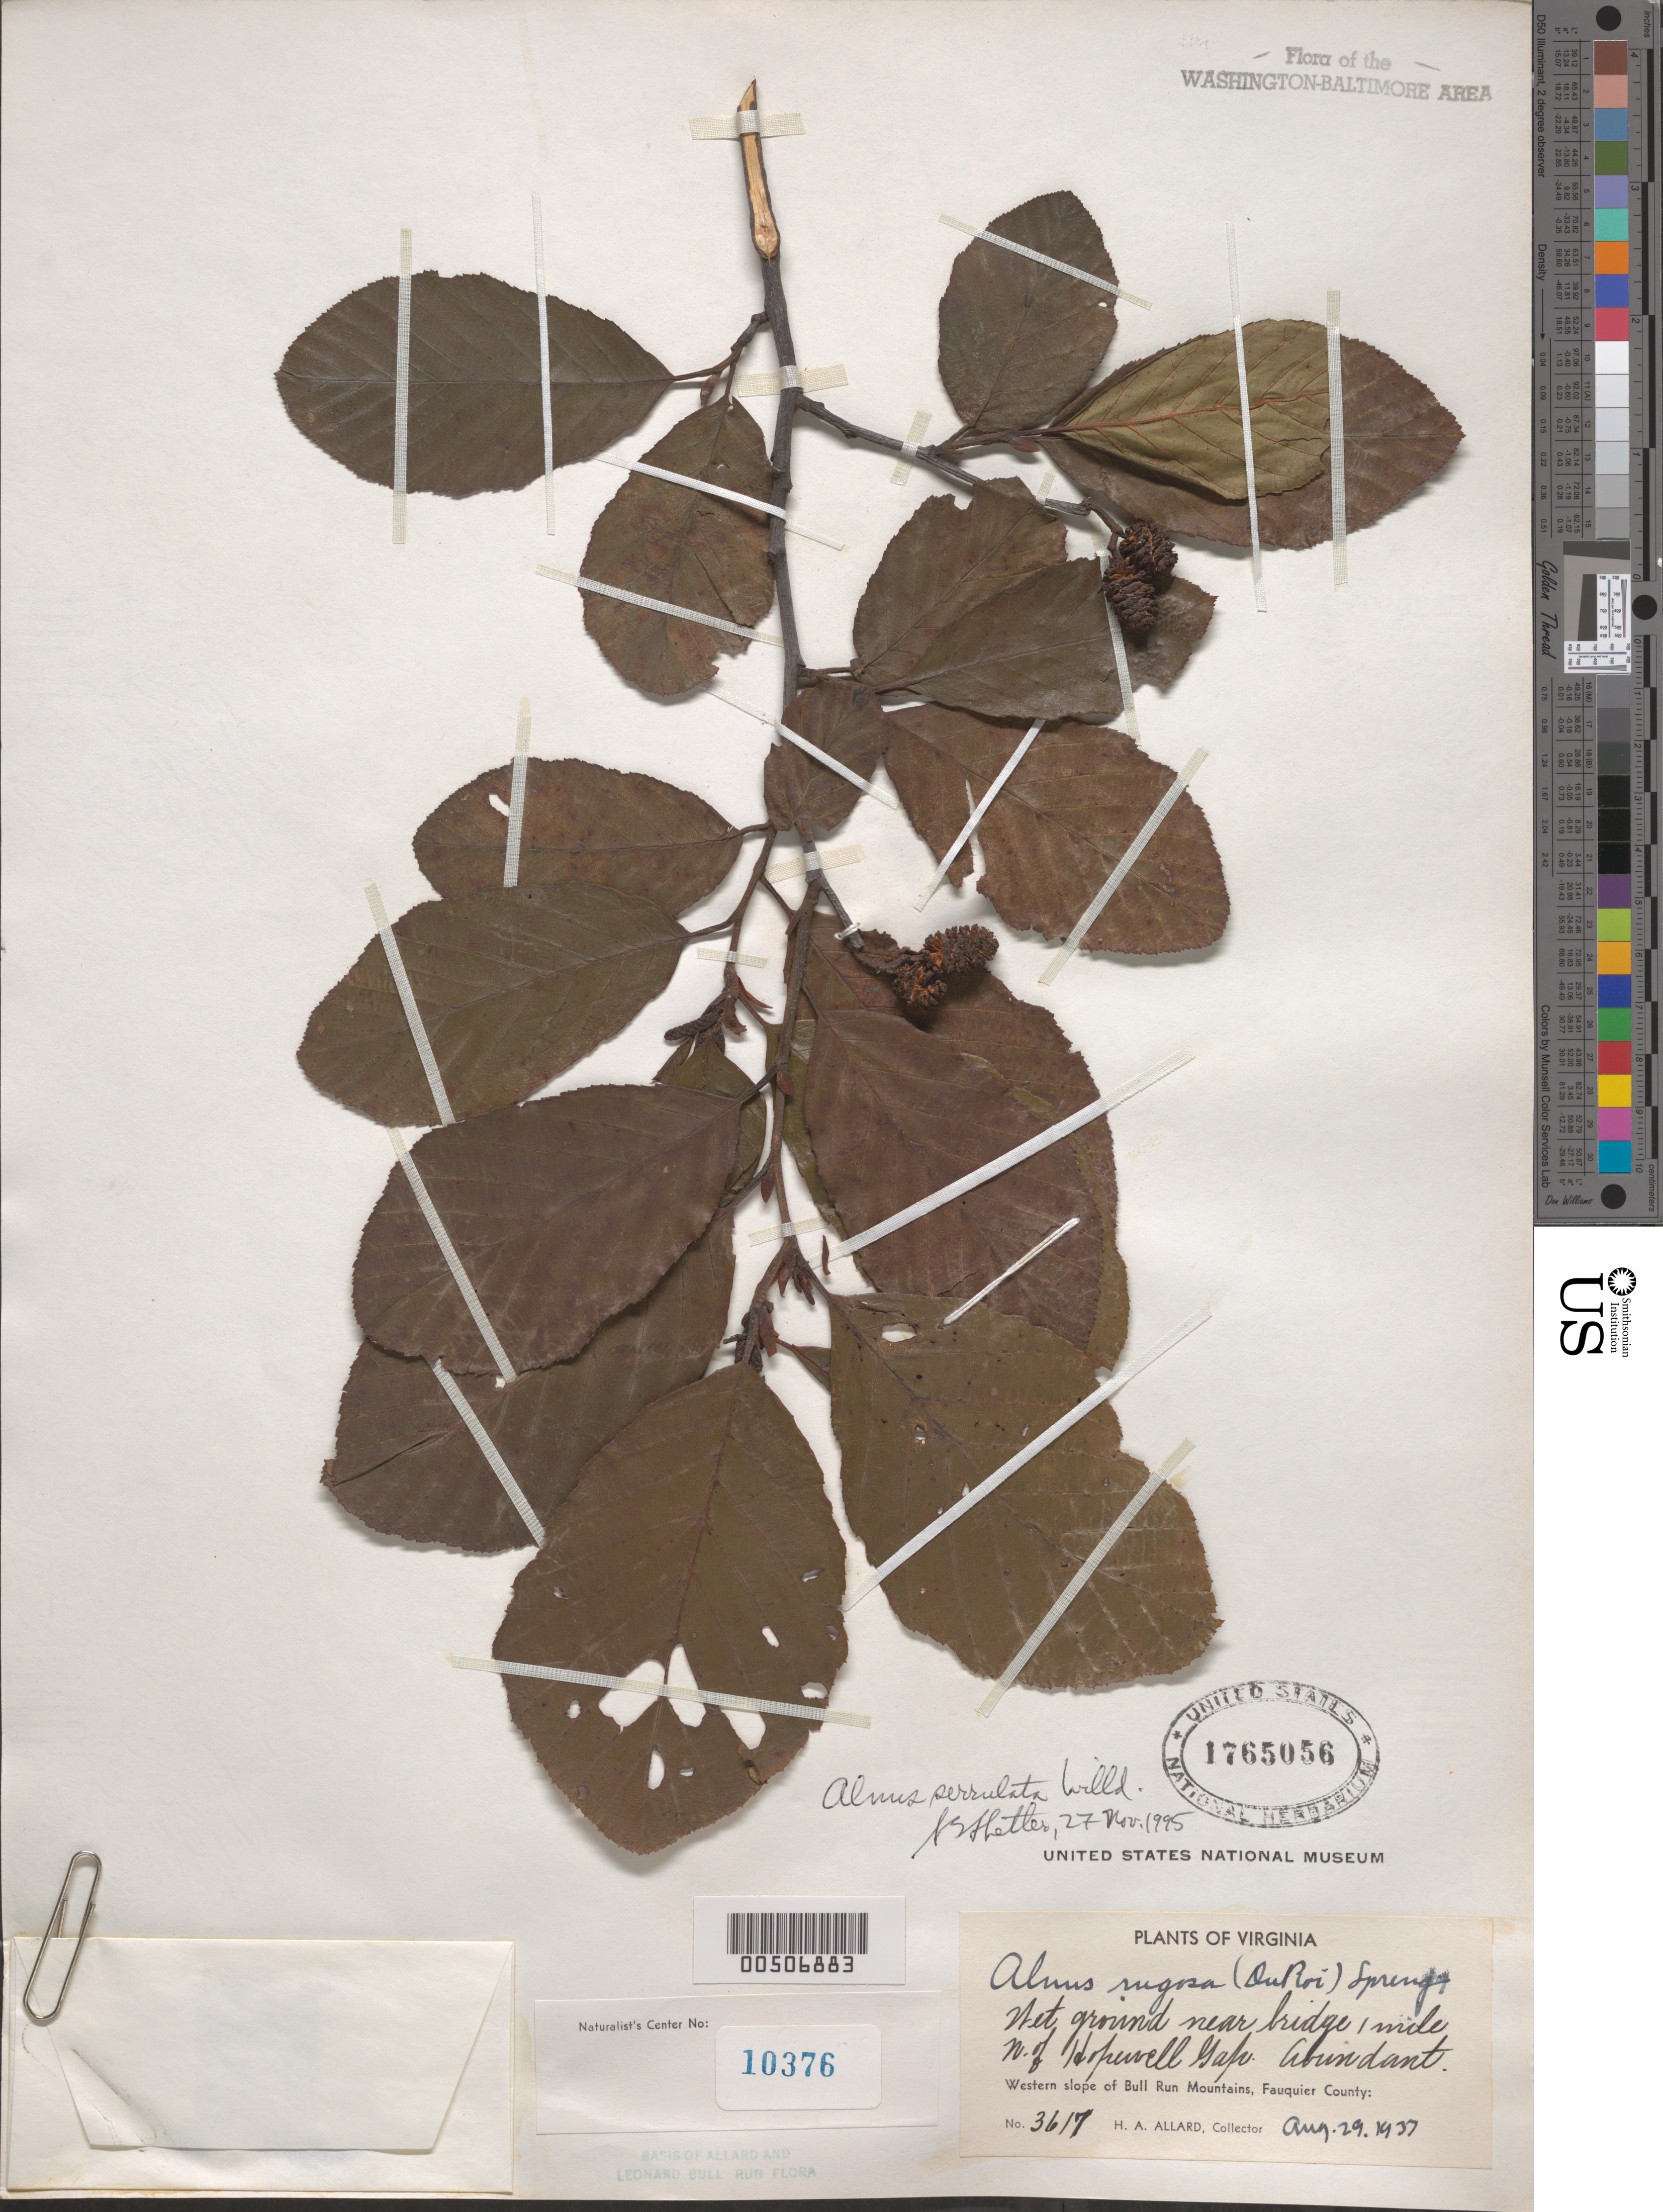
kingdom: Plantae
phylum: Tracheophyta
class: Magnoliopsida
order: Fagales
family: Betulaceae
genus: Alnus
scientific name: Alnus serrulata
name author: (Aiton) Willd.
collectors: H. A. Allard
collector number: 3617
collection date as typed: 29 Aug 1937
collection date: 1937-08-29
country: United States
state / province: Virginia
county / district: Fauquier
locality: I mi. N of Hopewell Gap, W slope of Bull Run Mts. Bull Run Mts.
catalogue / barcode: US 1765056